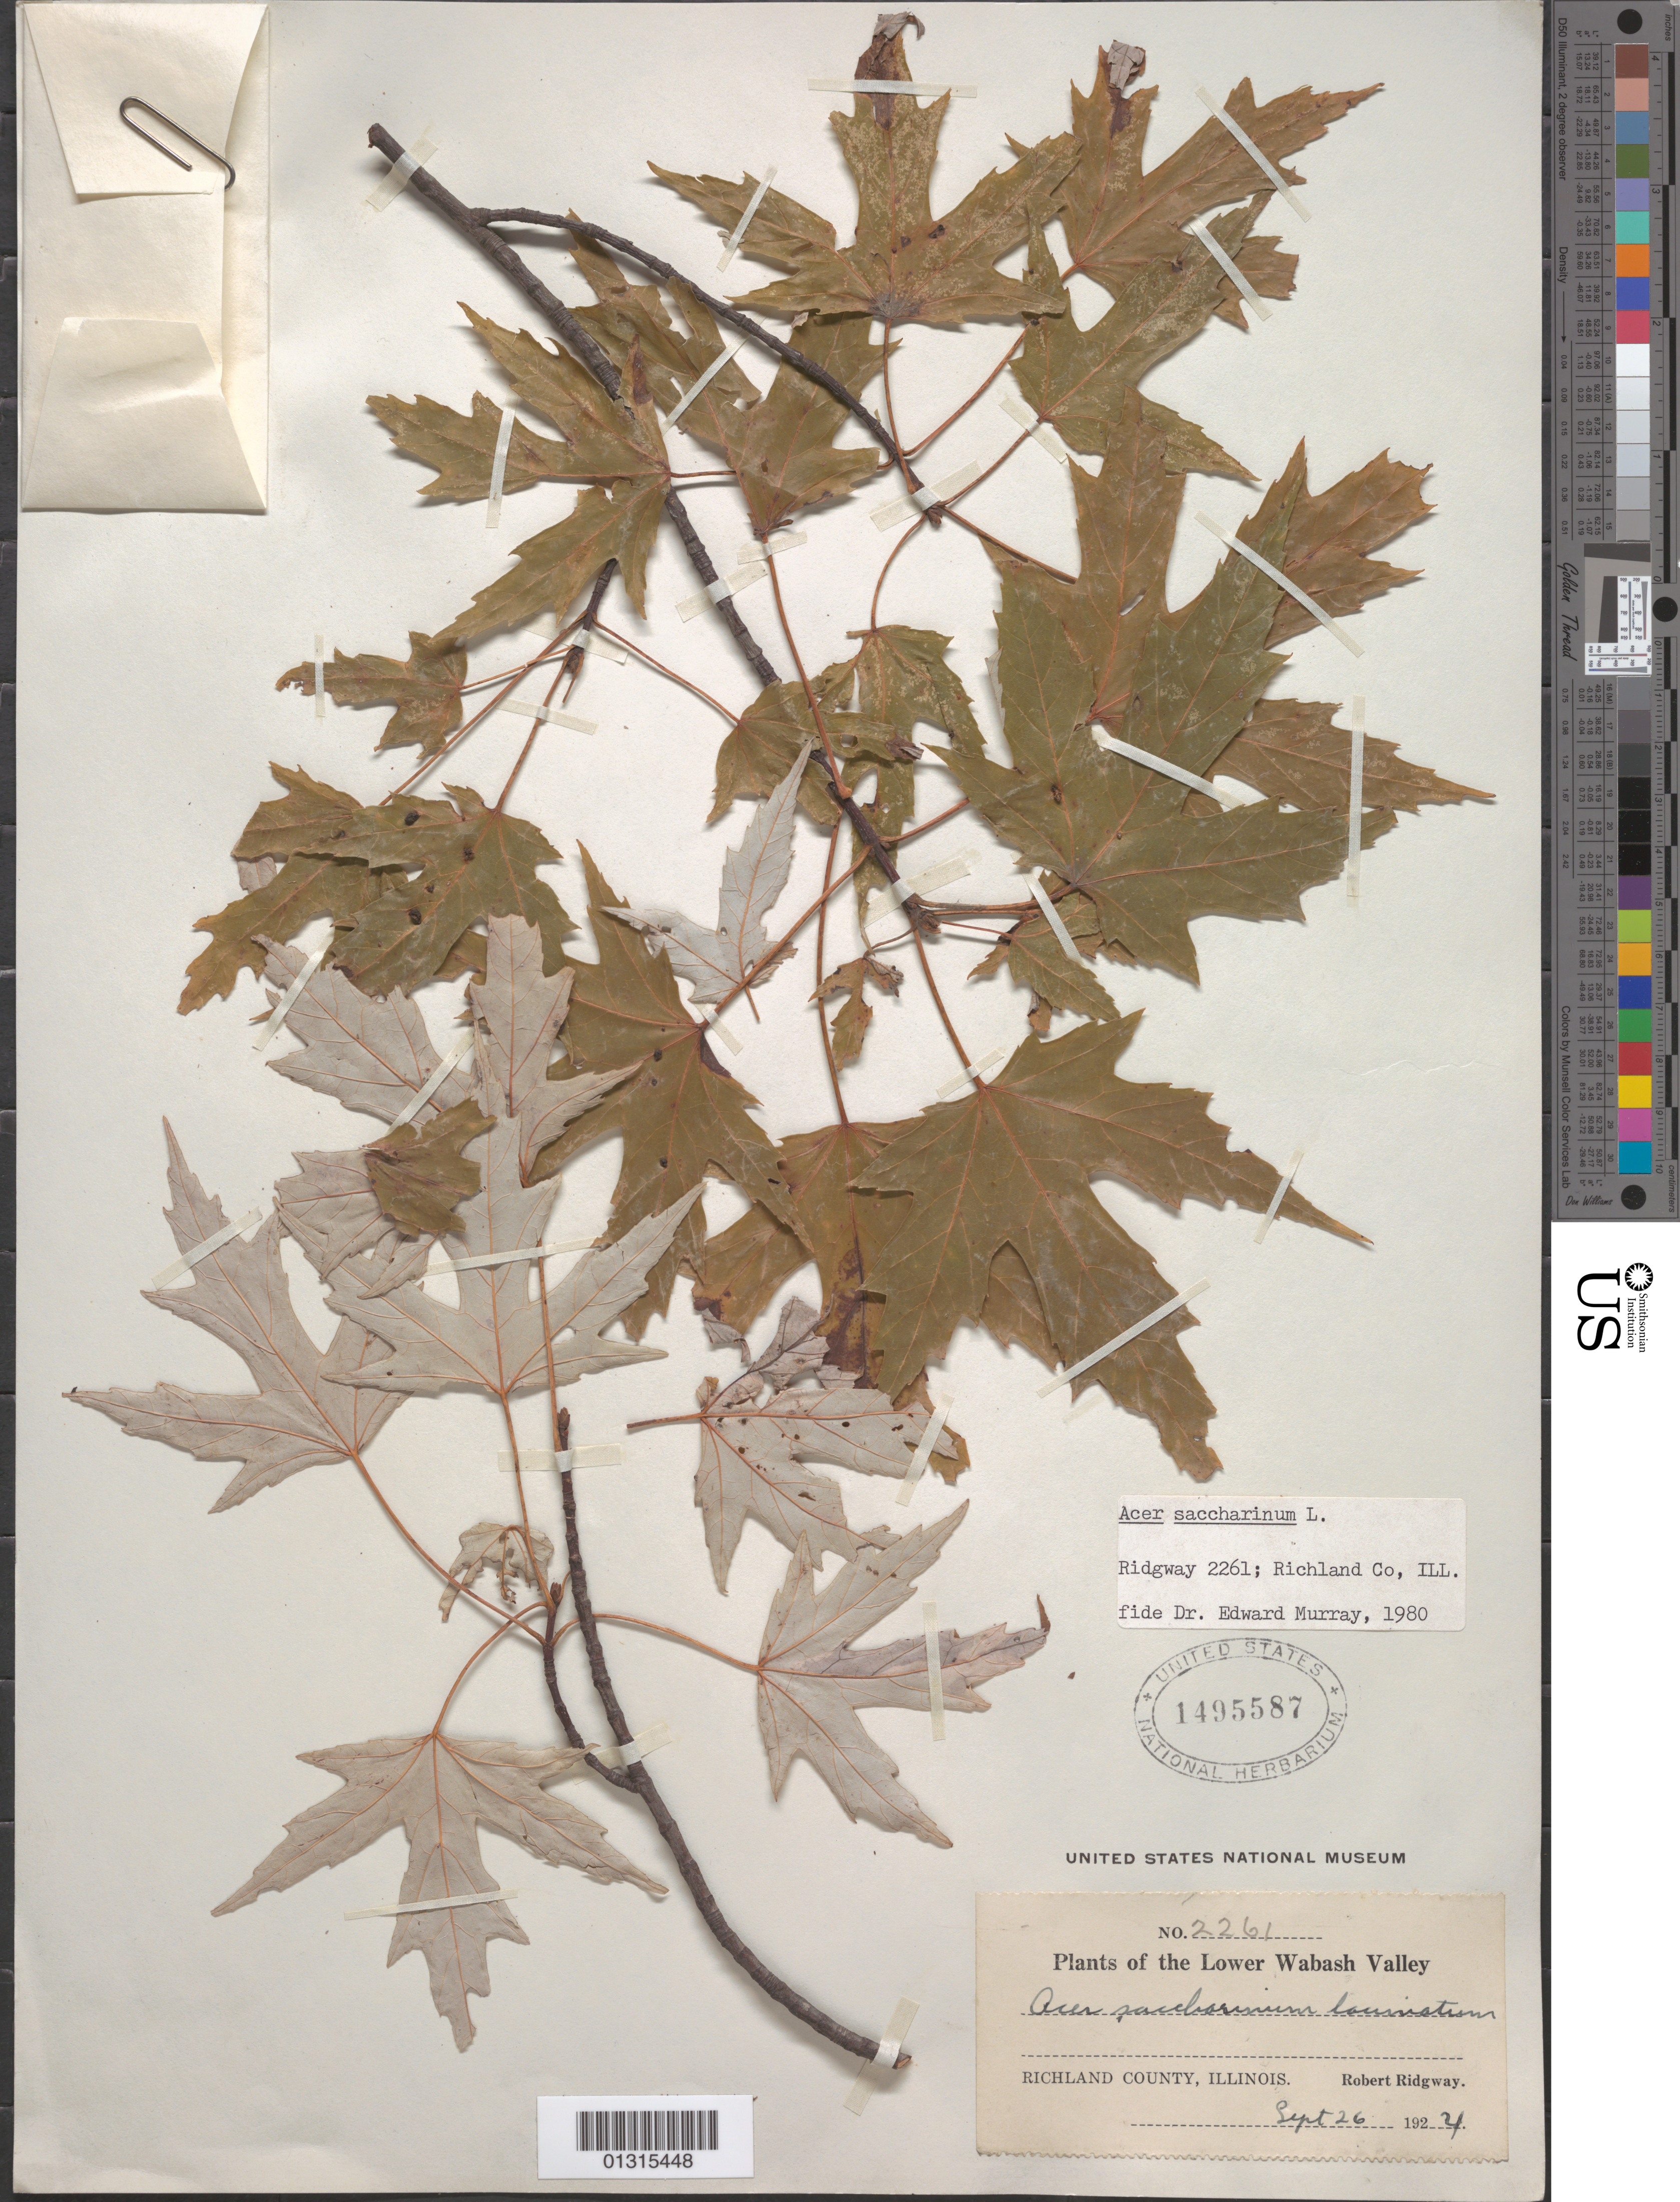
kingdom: Plantae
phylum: Tracheophyta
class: Magnoliopsida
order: Sapindales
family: Sapindaceae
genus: Acer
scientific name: Acer saccharinum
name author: L.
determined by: Murray, Edward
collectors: R. Ridgway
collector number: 2261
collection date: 1924-09-26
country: United States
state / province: Illinois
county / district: Richland County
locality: Richland County, lower Wabash Valley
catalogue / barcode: US 1495587